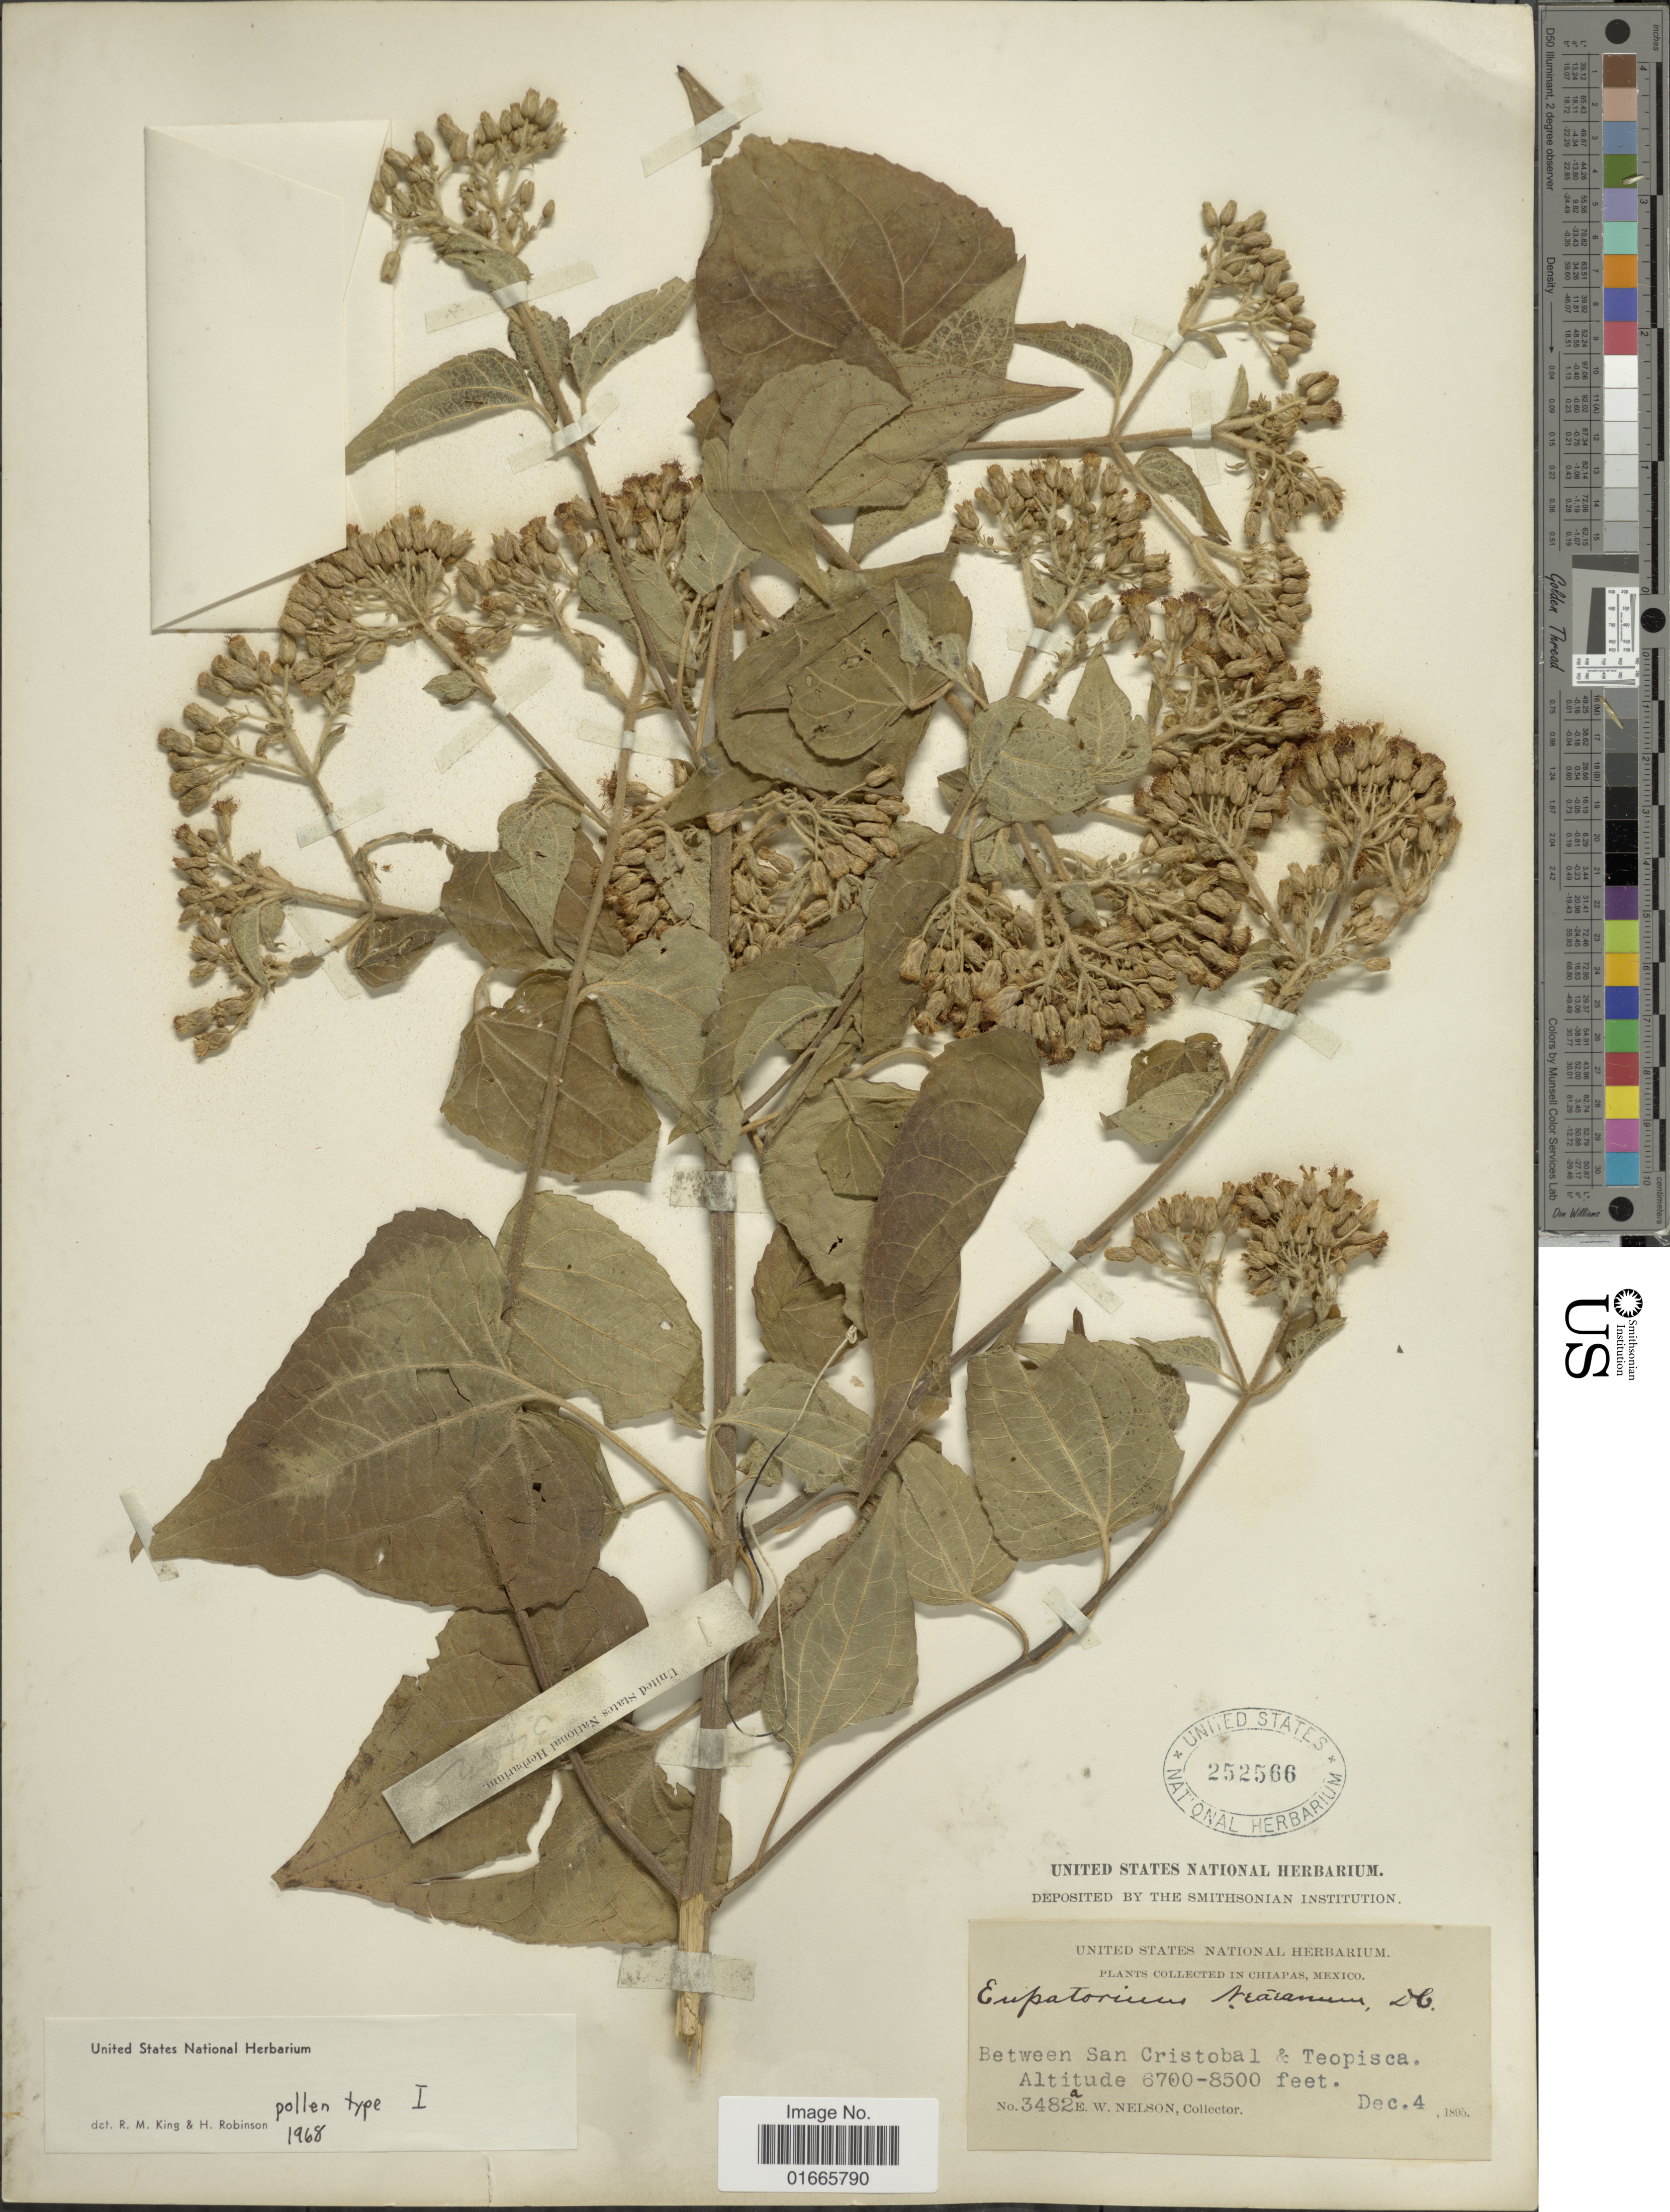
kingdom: Plantae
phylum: Tracheophyta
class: Magnoliopsida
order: Asterales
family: Asteraceae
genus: Chromolaena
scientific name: Chromolaena collina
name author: (DC.) R.M. King & H. Rob.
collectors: E. W. Nelson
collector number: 3482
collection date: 1895-12-04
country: Mexico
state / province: Chiapas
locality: Between San Cristobal & Teopisca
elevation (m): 2042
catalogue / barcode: US 252566